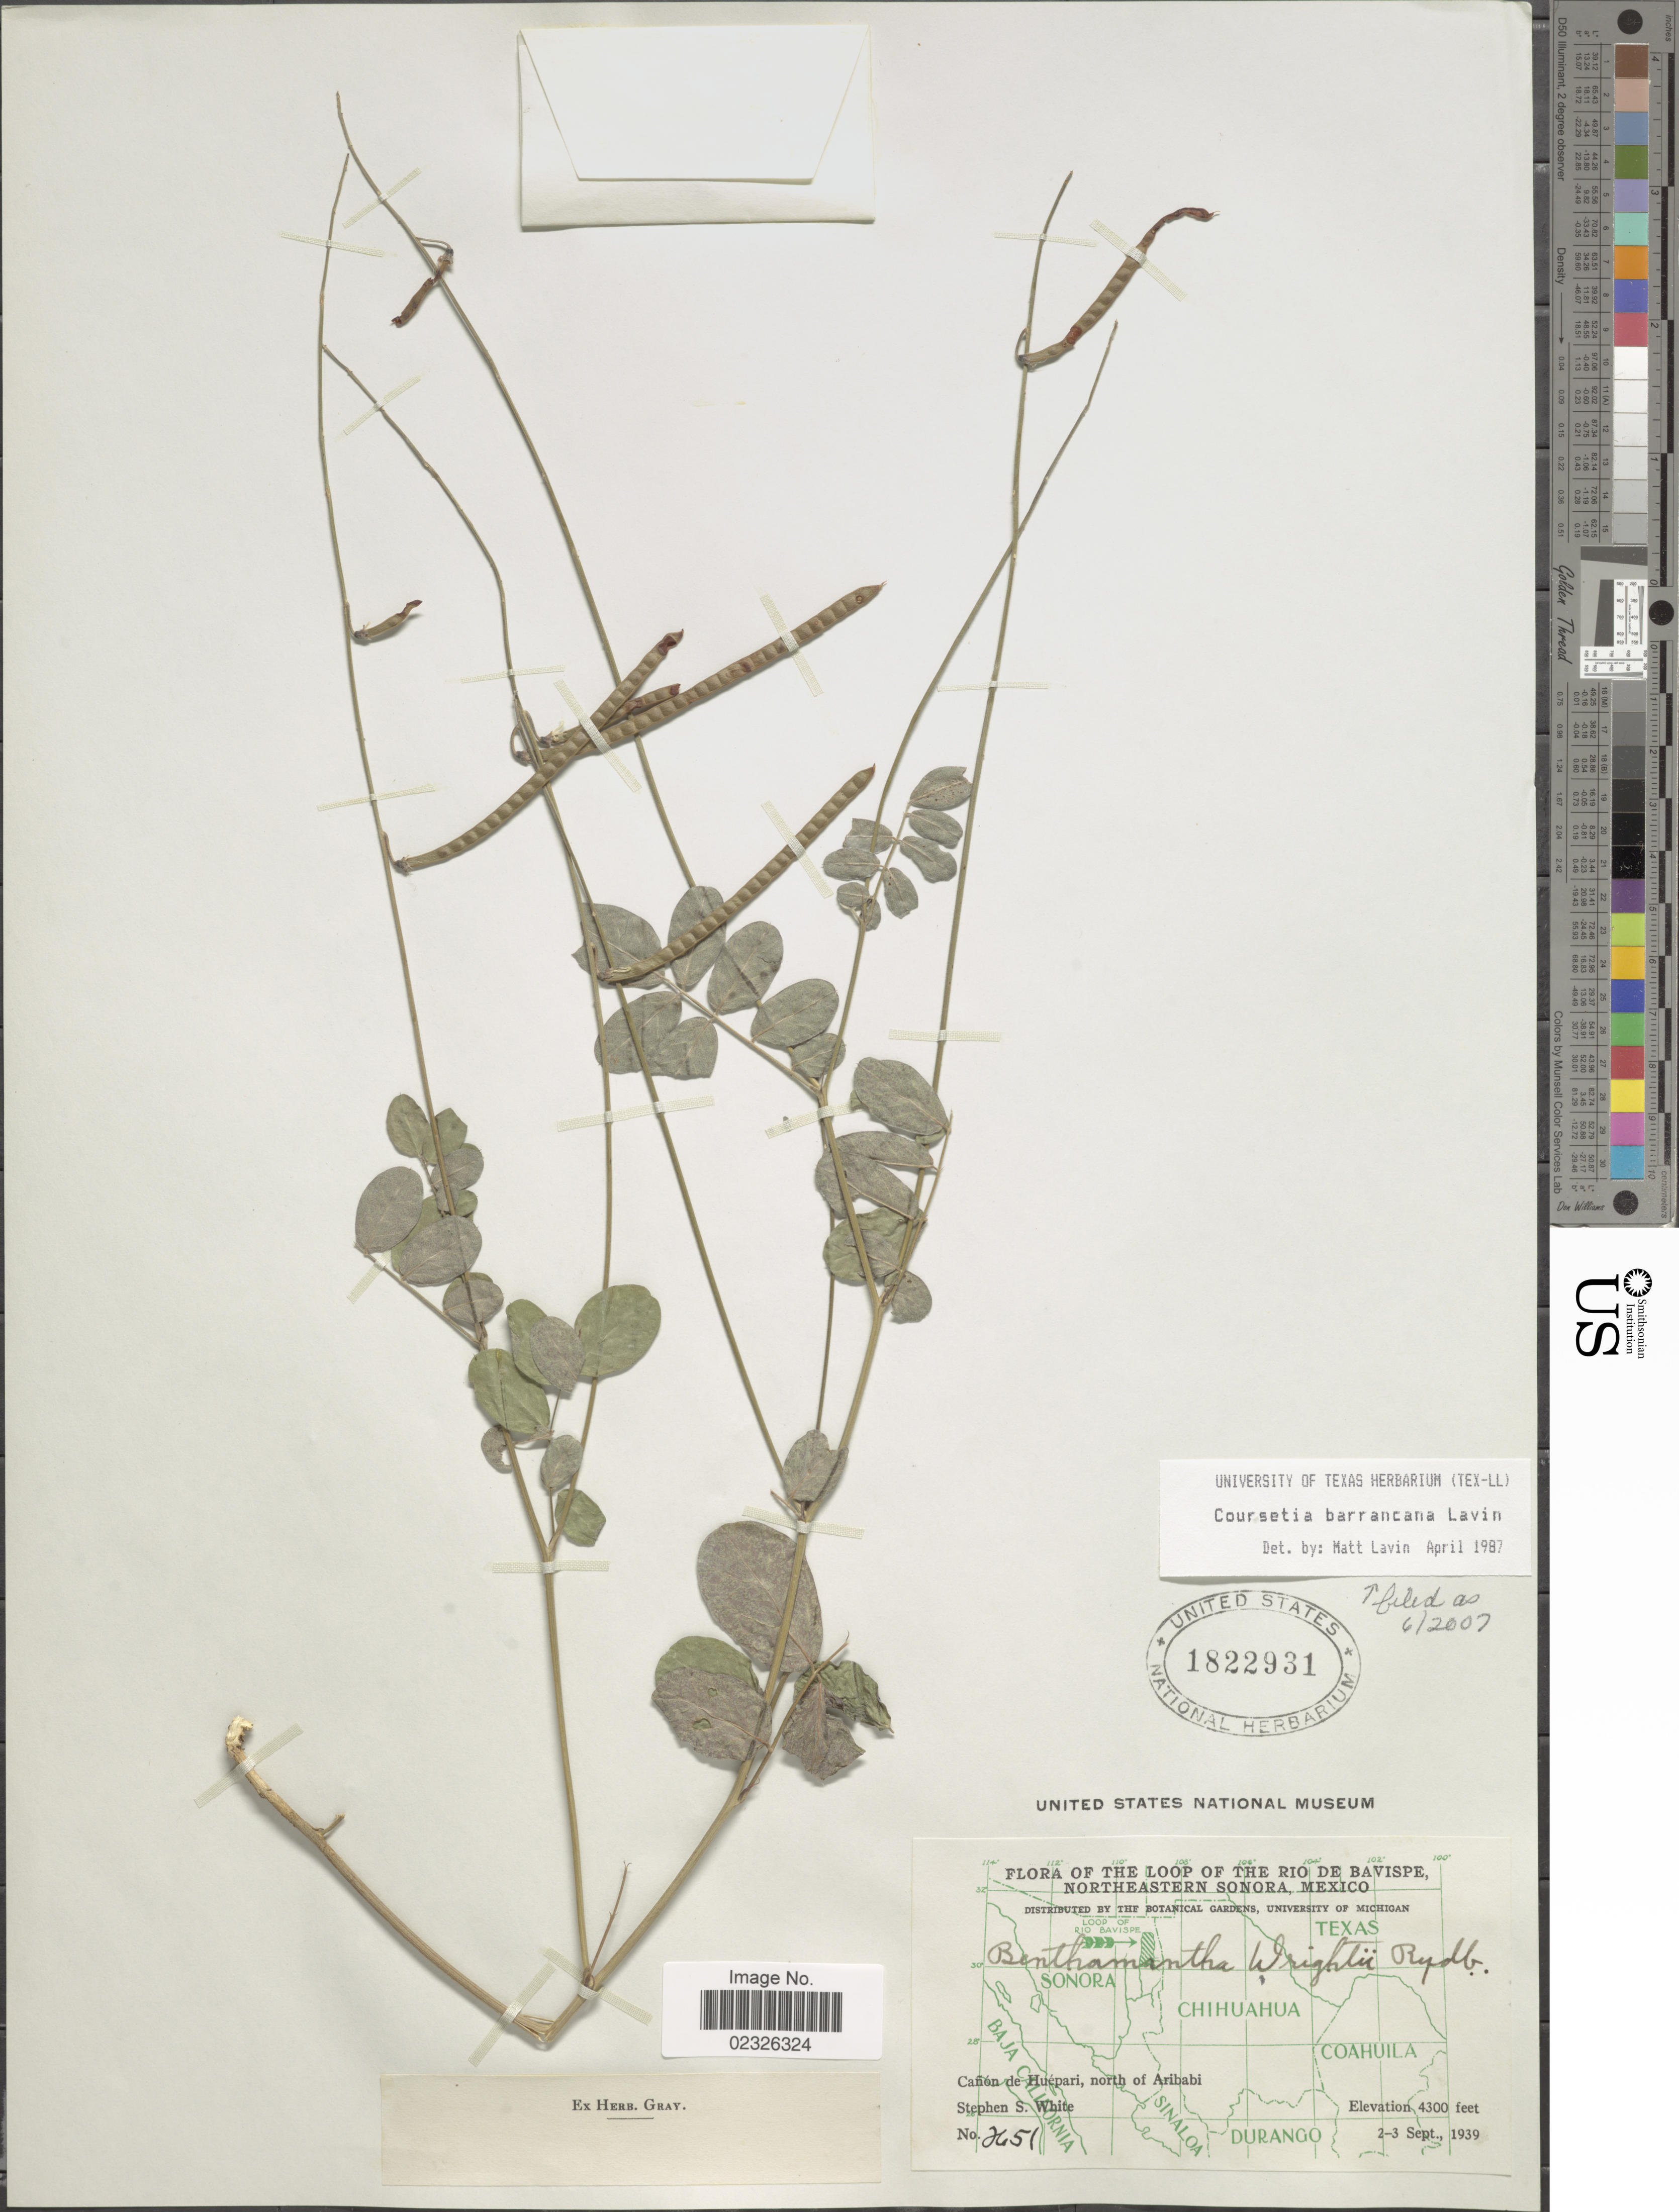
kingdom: Plantae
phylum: Tracheophyta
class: Magnoliopsida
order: Fabales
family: Fabaceae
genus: Coursetia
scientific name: Coursetia barrancana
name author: Lavin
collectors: S. S. White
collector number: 2651*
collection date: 1939-09-02/1939-09-03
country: Mexico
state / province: Sonora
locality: The loop of the Rio de Bavispe, Northeastern Sonora. Canon de Huepari, north of Aribabi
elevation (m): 1311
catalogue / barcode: US 1822931